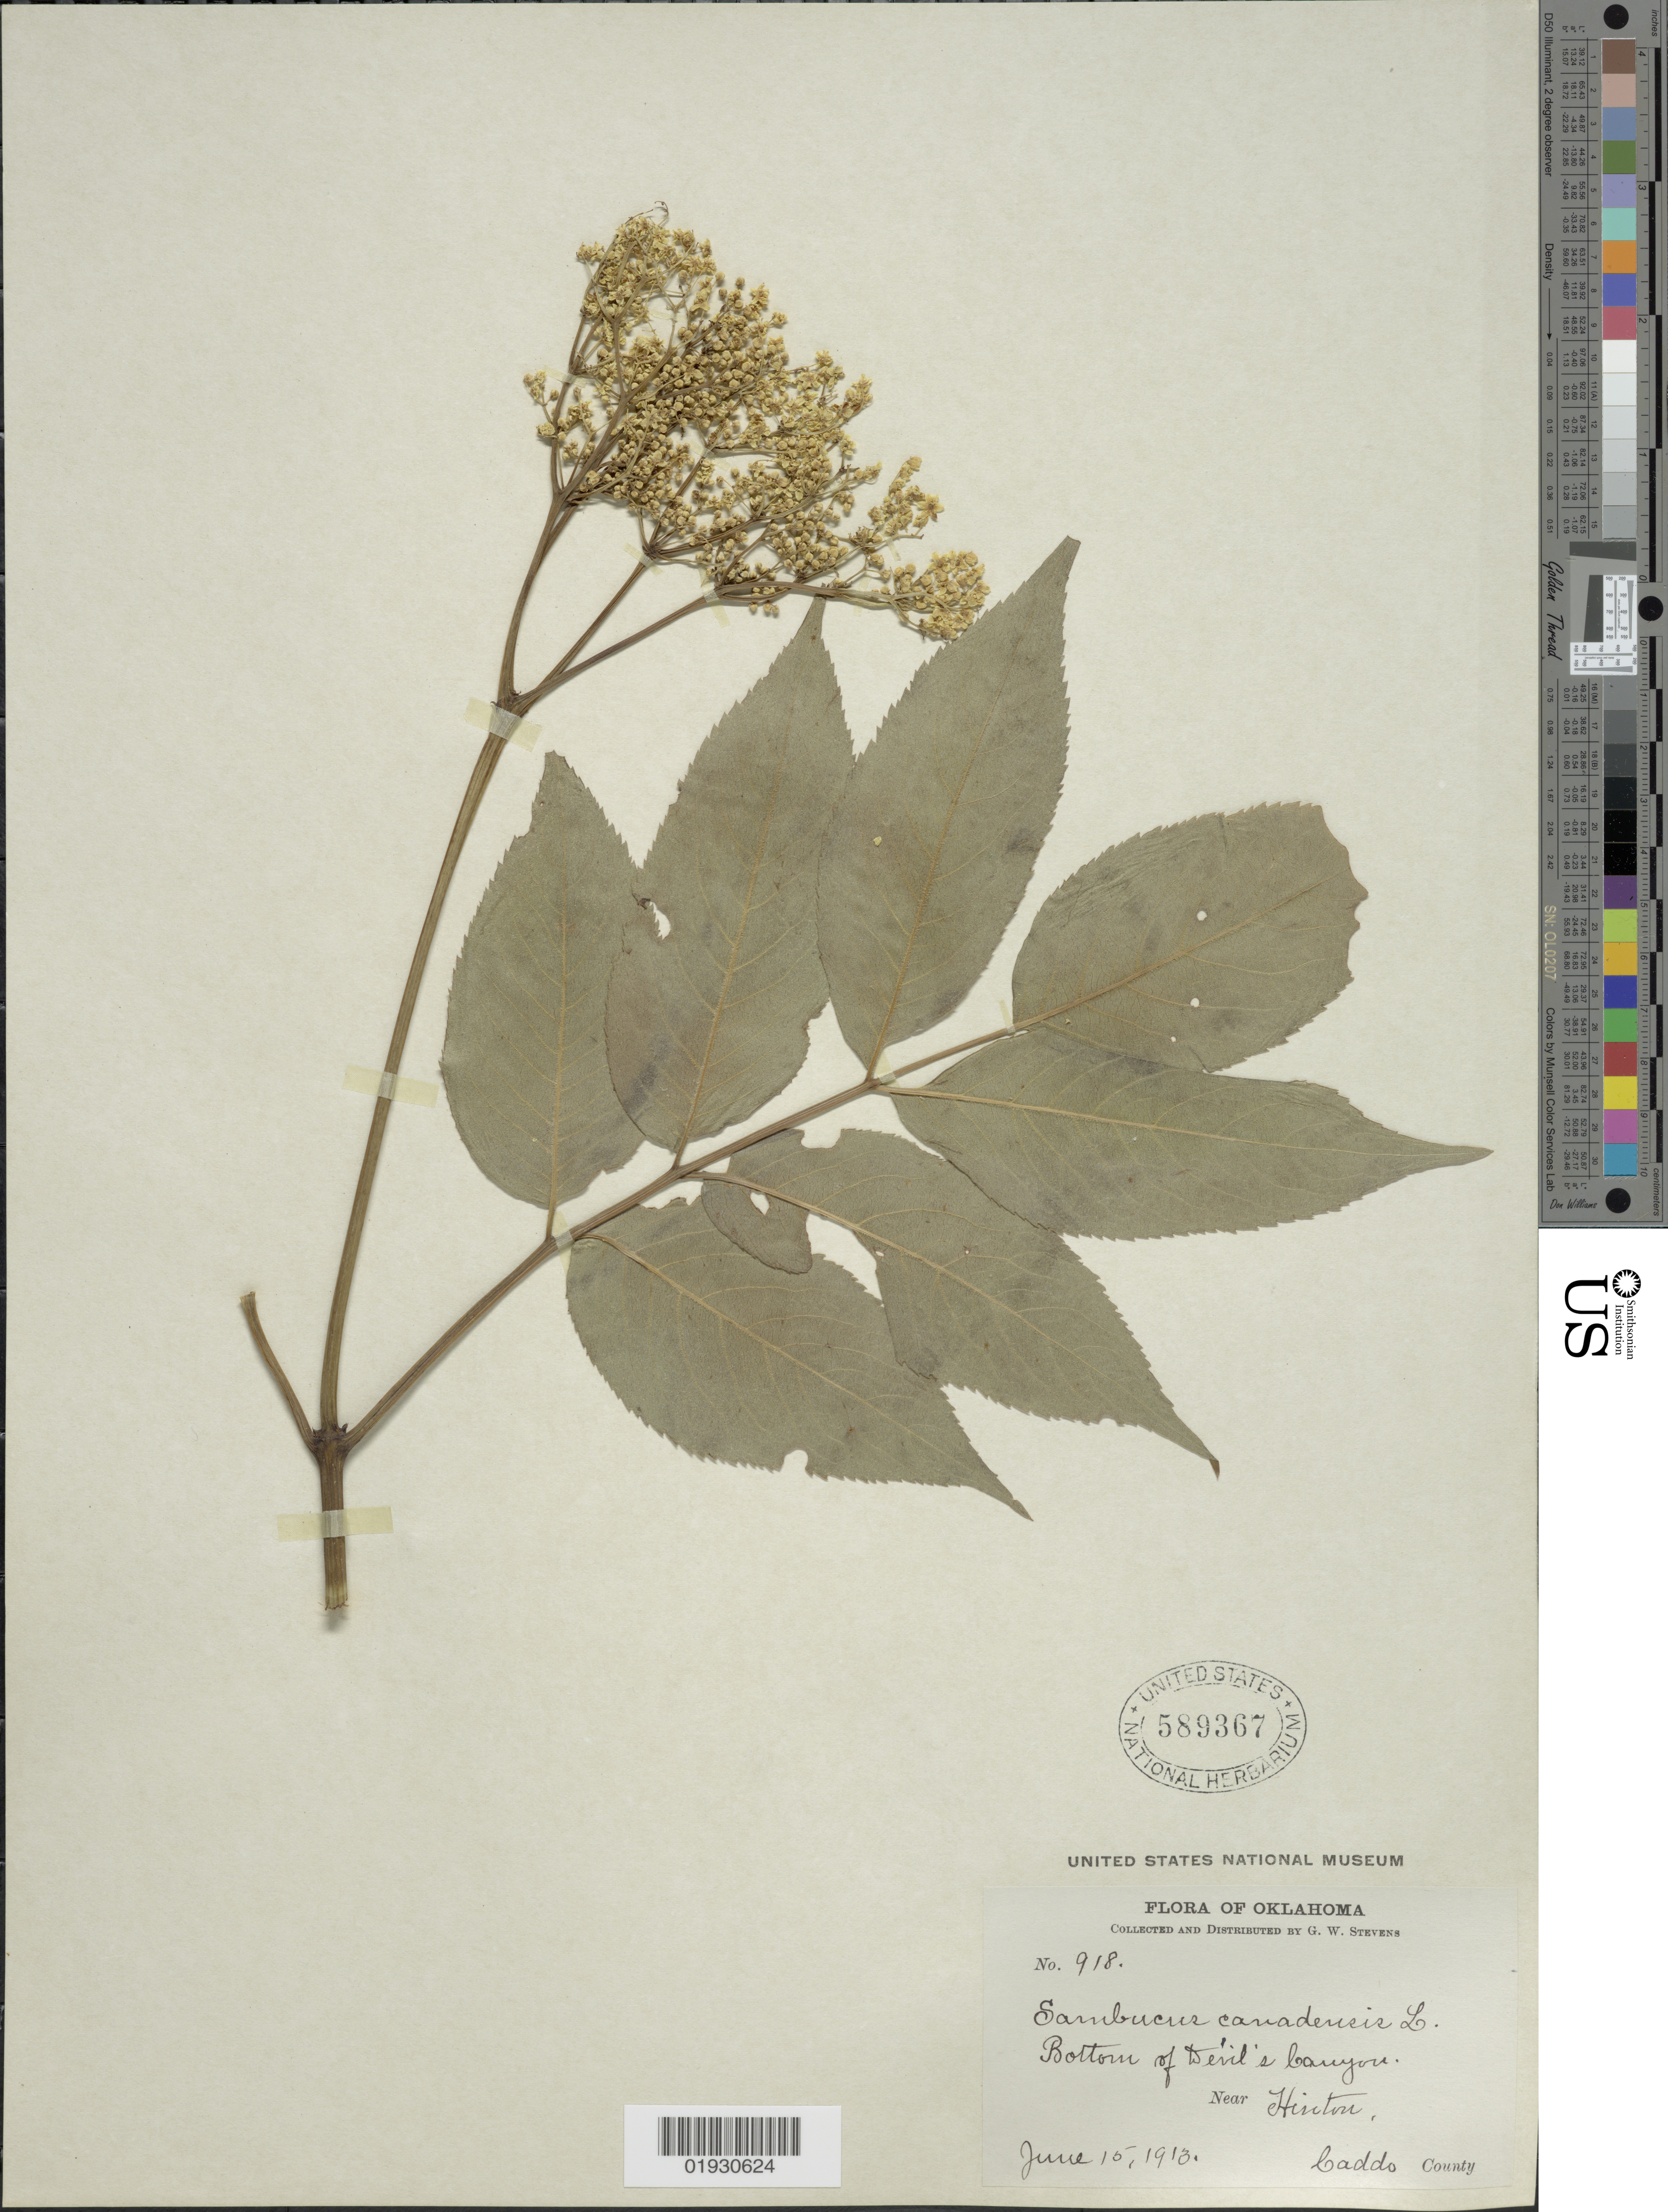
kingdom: Plantae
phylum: Tracheophyta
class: Magnoliopsida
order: Dipsacales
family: Viburnaceae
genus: Sambucus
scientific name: Sambucus canadensis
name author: L.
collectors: G. W. Stevens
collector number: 918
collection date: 1913-06-15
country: United States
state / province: Oklahoma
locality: Bottom of Devil's Canyon, Near Hinton.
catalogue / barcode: US 589367